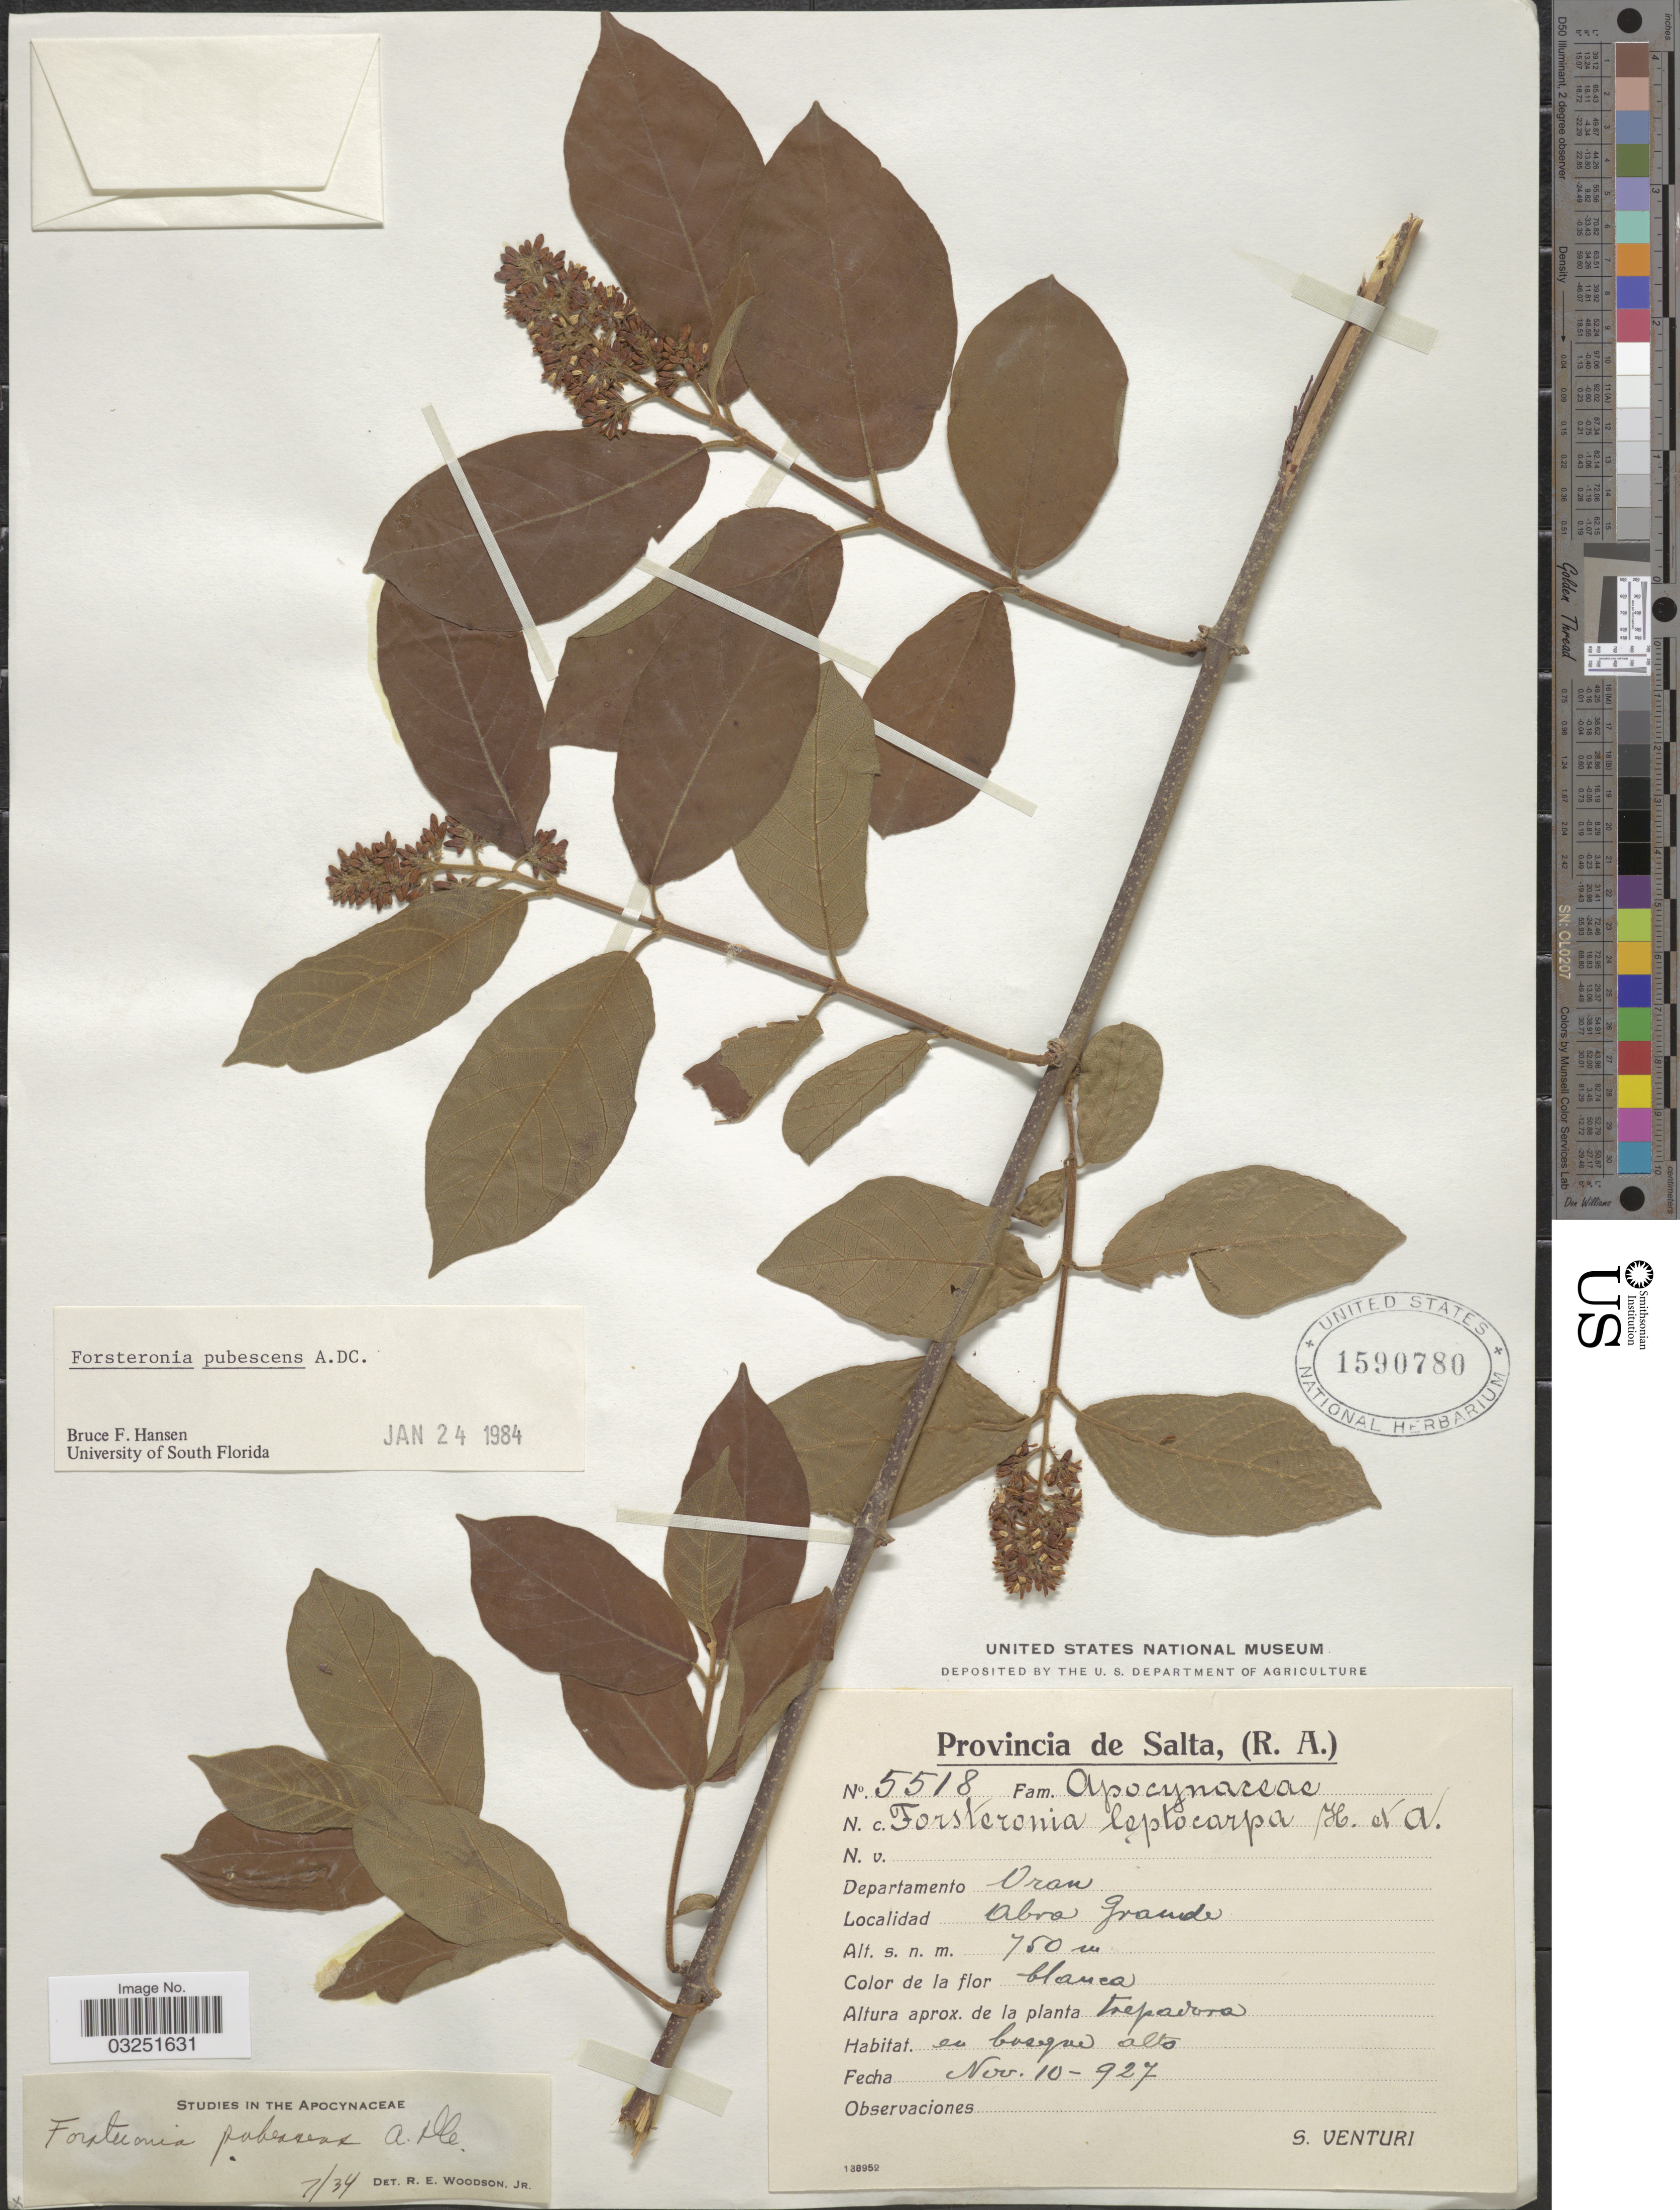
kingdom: Plantae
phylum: Tracheophyta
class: Magnoliopsida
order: Gentianales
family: Apocynaceae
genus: Forsteronia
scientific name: Forsteronia pubescens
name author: A. DC.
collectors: S. Venturi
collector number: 5518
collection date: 1927-11-10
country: Argentina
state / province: Salta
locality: Provincia de Salta, (R.A.) Departamento Oran, Abra Grande.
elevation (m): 750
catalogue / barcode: US 1590780